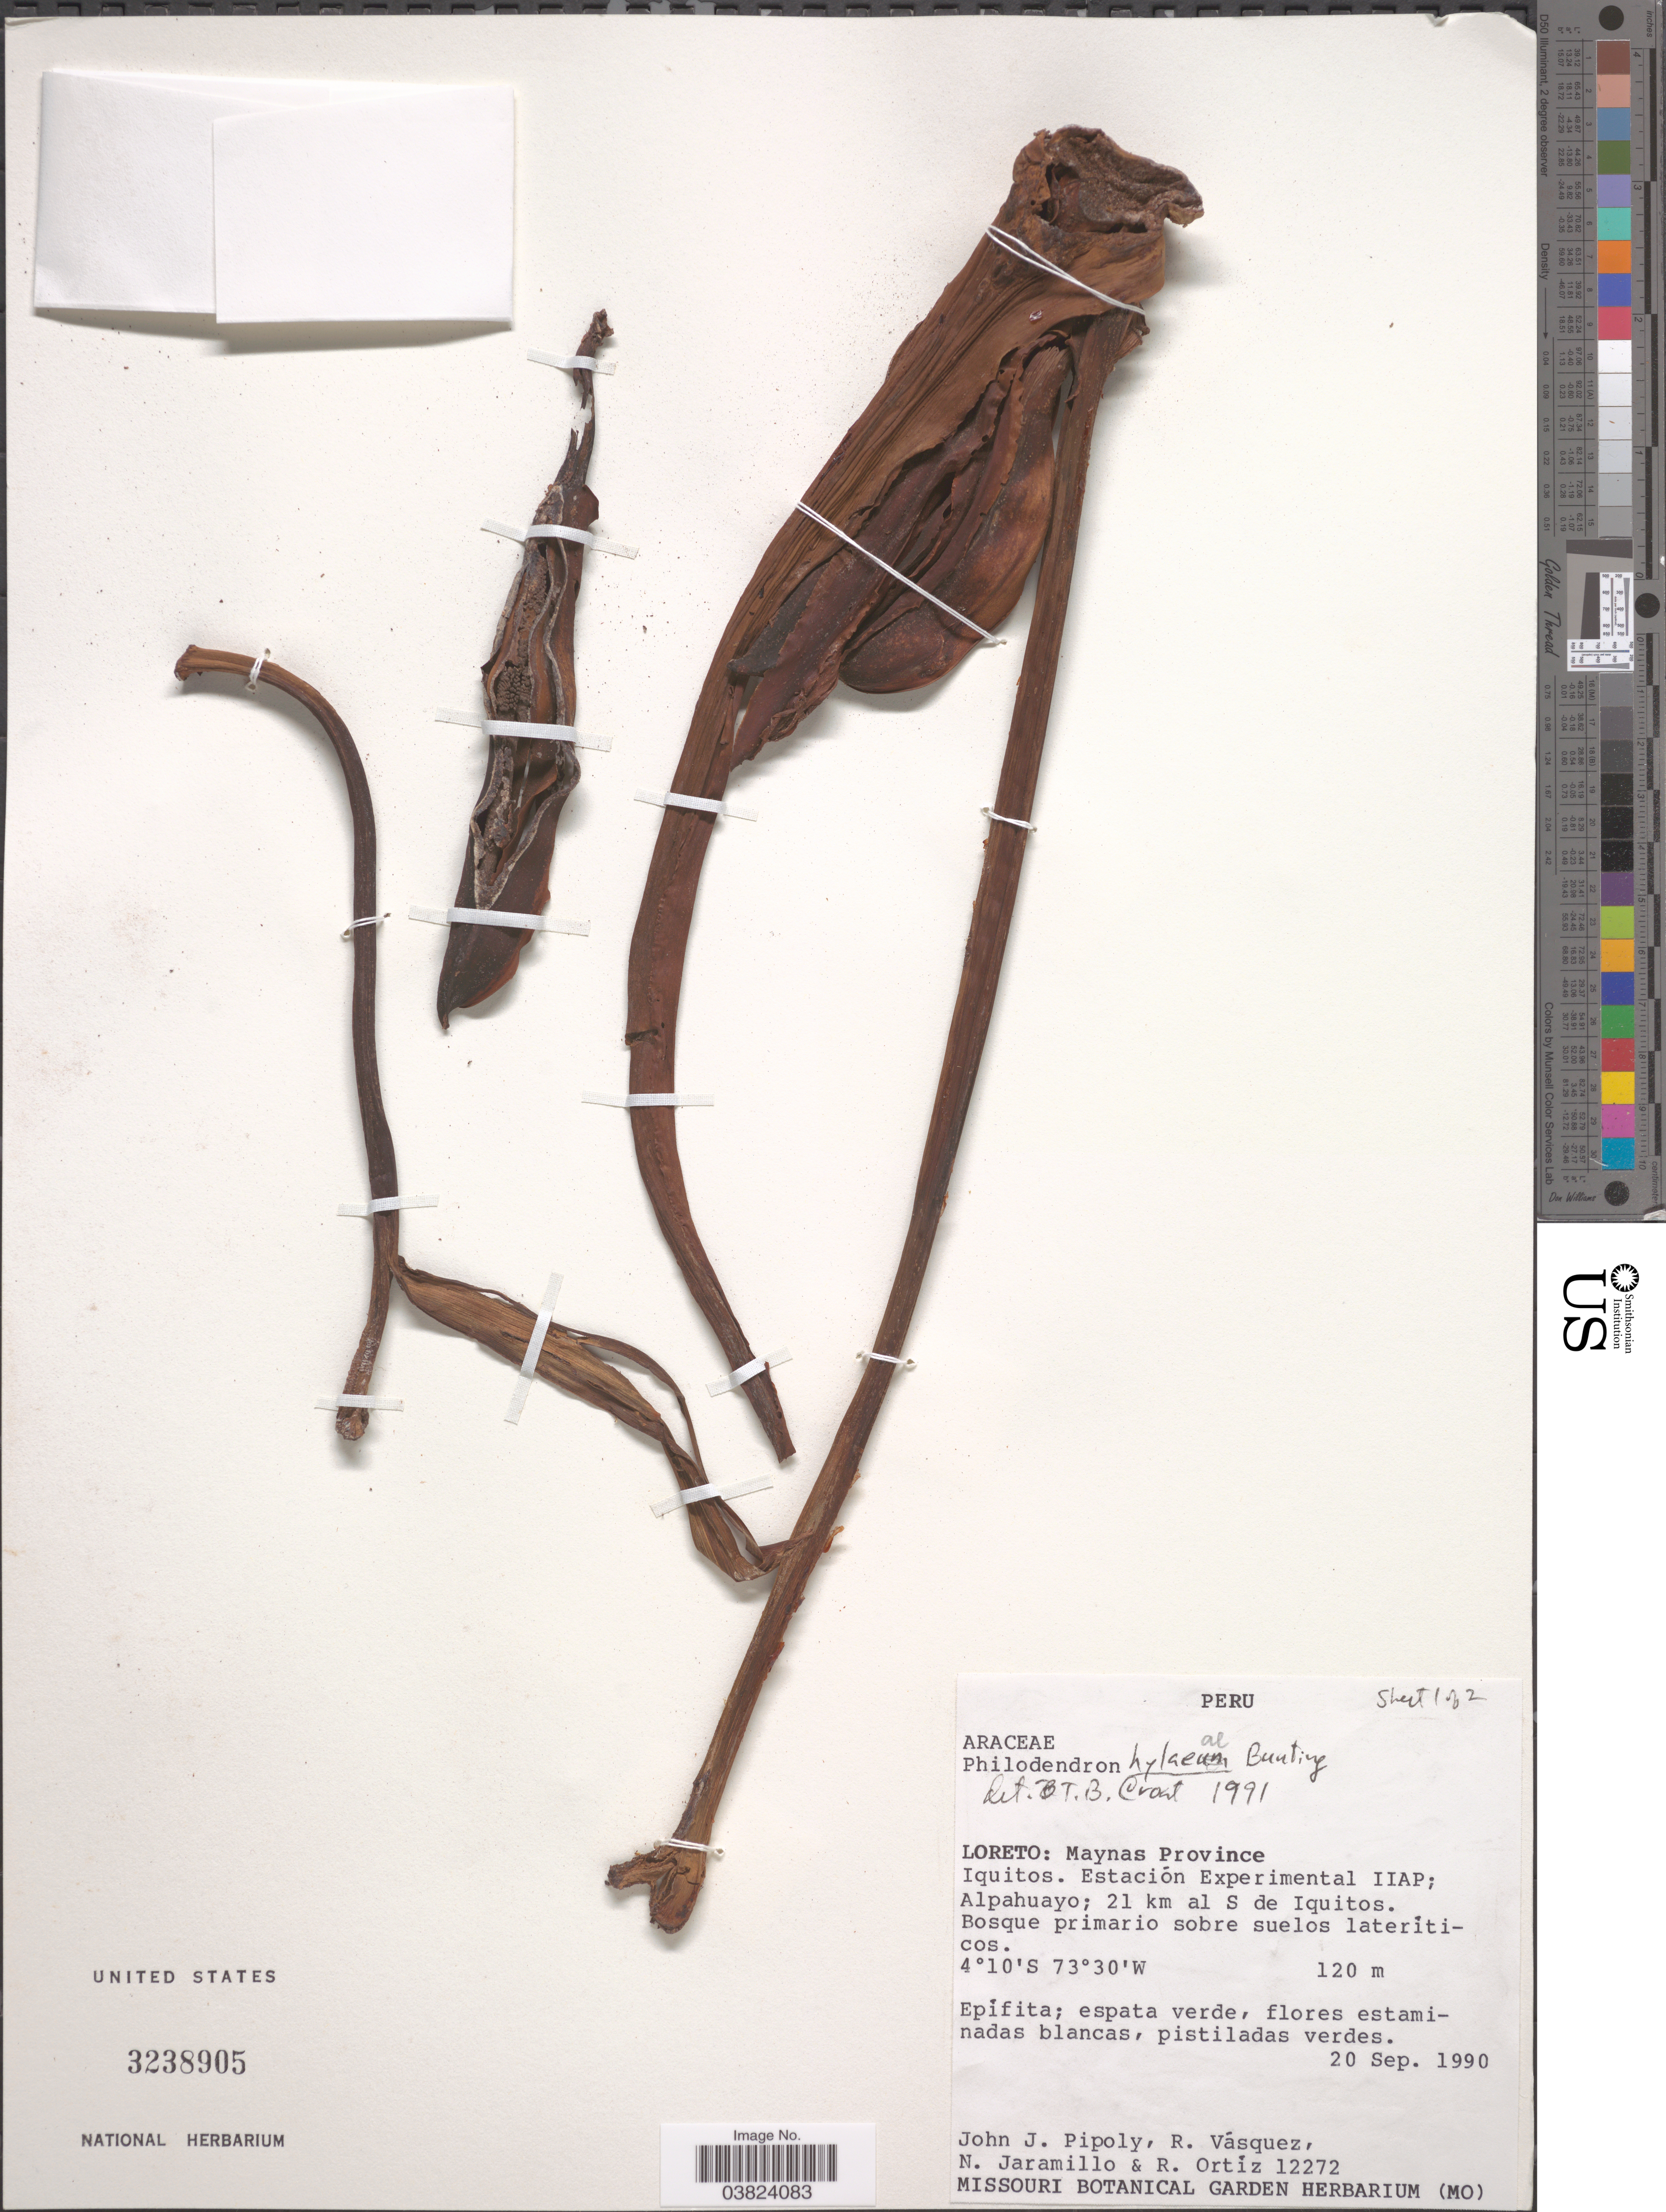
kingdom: Plantae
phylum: Tracheophyta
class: Liliopsida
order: Alismatales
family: Araceae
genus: Philodendron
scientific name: Philodendron hylaeae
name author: G.S. Bunting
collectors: J. J. Pipoly, R. Vásquez, N. Jaramillo & R. Ortiz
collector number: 12272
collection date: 1990-09-20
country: Peru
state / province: Loreto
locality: Maynas Province. Iquitos. Estación Experimental Iiap; Alpahuayo; 21 km al S de Iquitos.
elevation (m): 120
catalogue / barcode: US 3238905